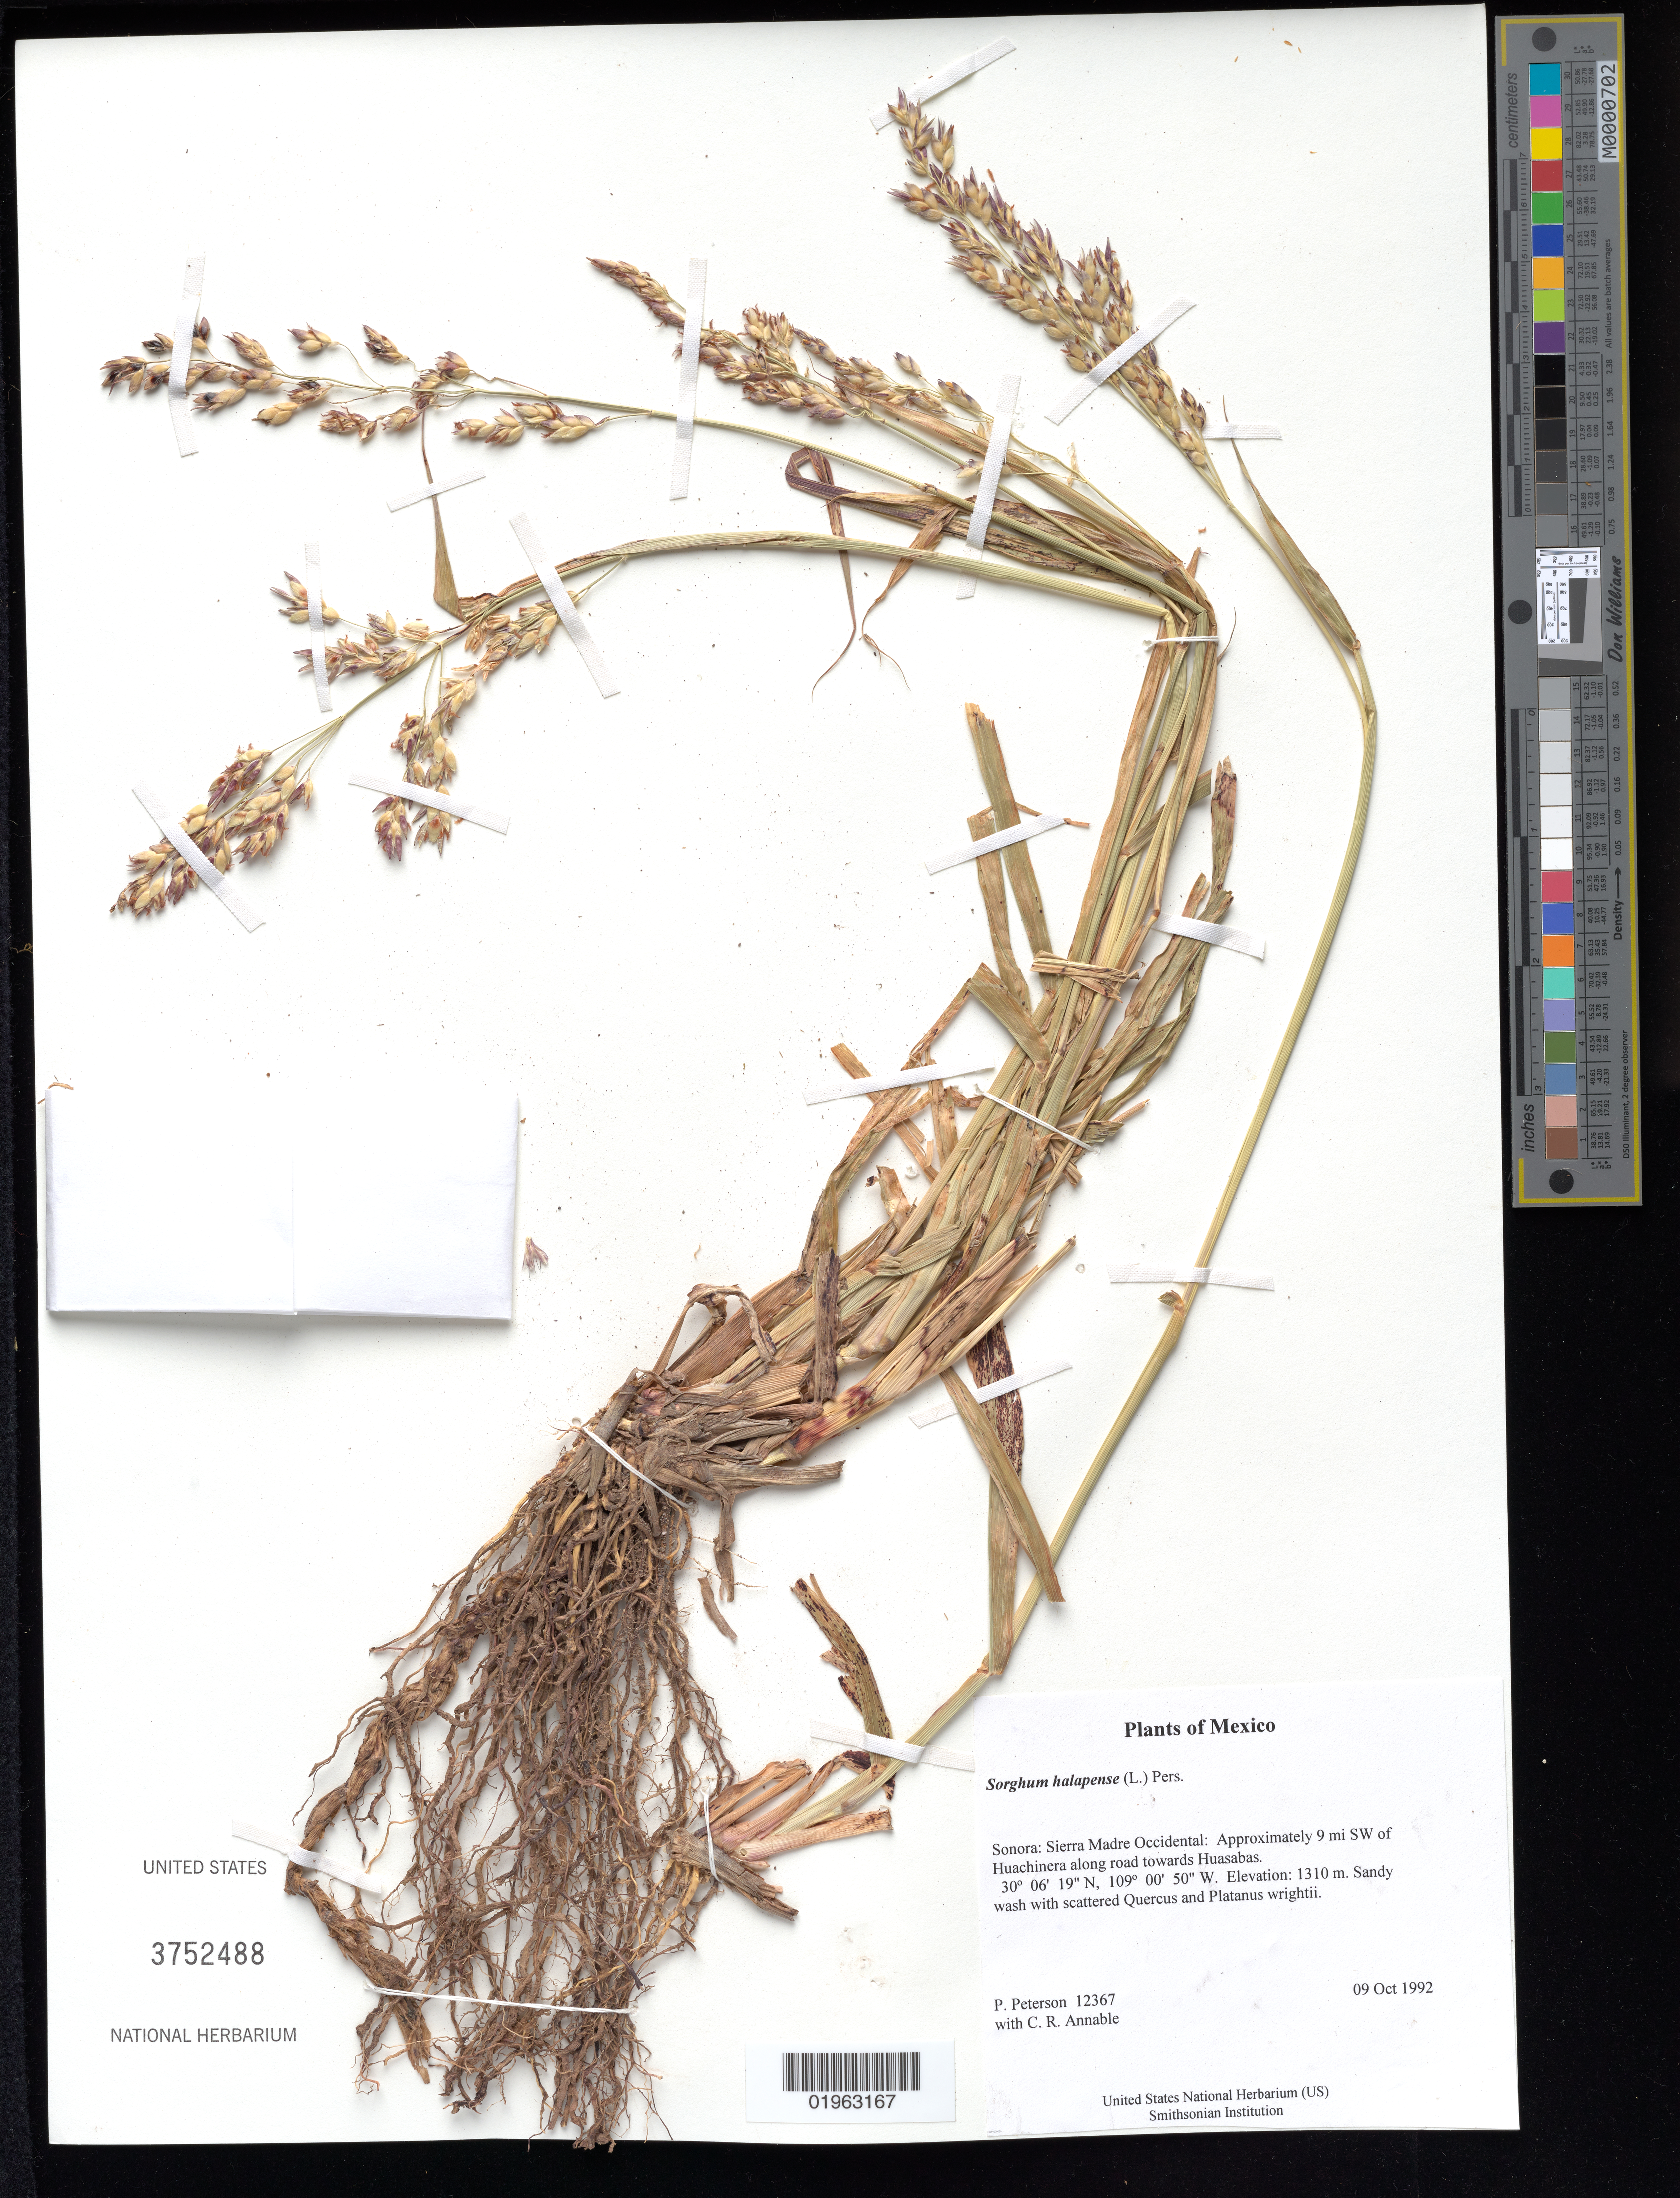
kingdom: Plantae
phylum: Tracheophyta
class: Liliopsida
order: Poales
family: Poaceae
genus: Sorghum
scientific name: Sorghum halepense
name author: (L.) Pers.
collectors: P. M. Peterson & C. R. Annable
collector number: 12367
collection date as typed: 09 Oct 1992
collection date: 1992-10-09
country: Mexico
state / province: Sonora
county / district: Sierra Madre Occidental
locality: Approximately 9 mi SW of Huachinera along road towards Huasabas.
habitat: Sandy wash with scattered Quercus and Platanus wrightii.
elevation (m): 1310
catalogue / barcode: US 3752488